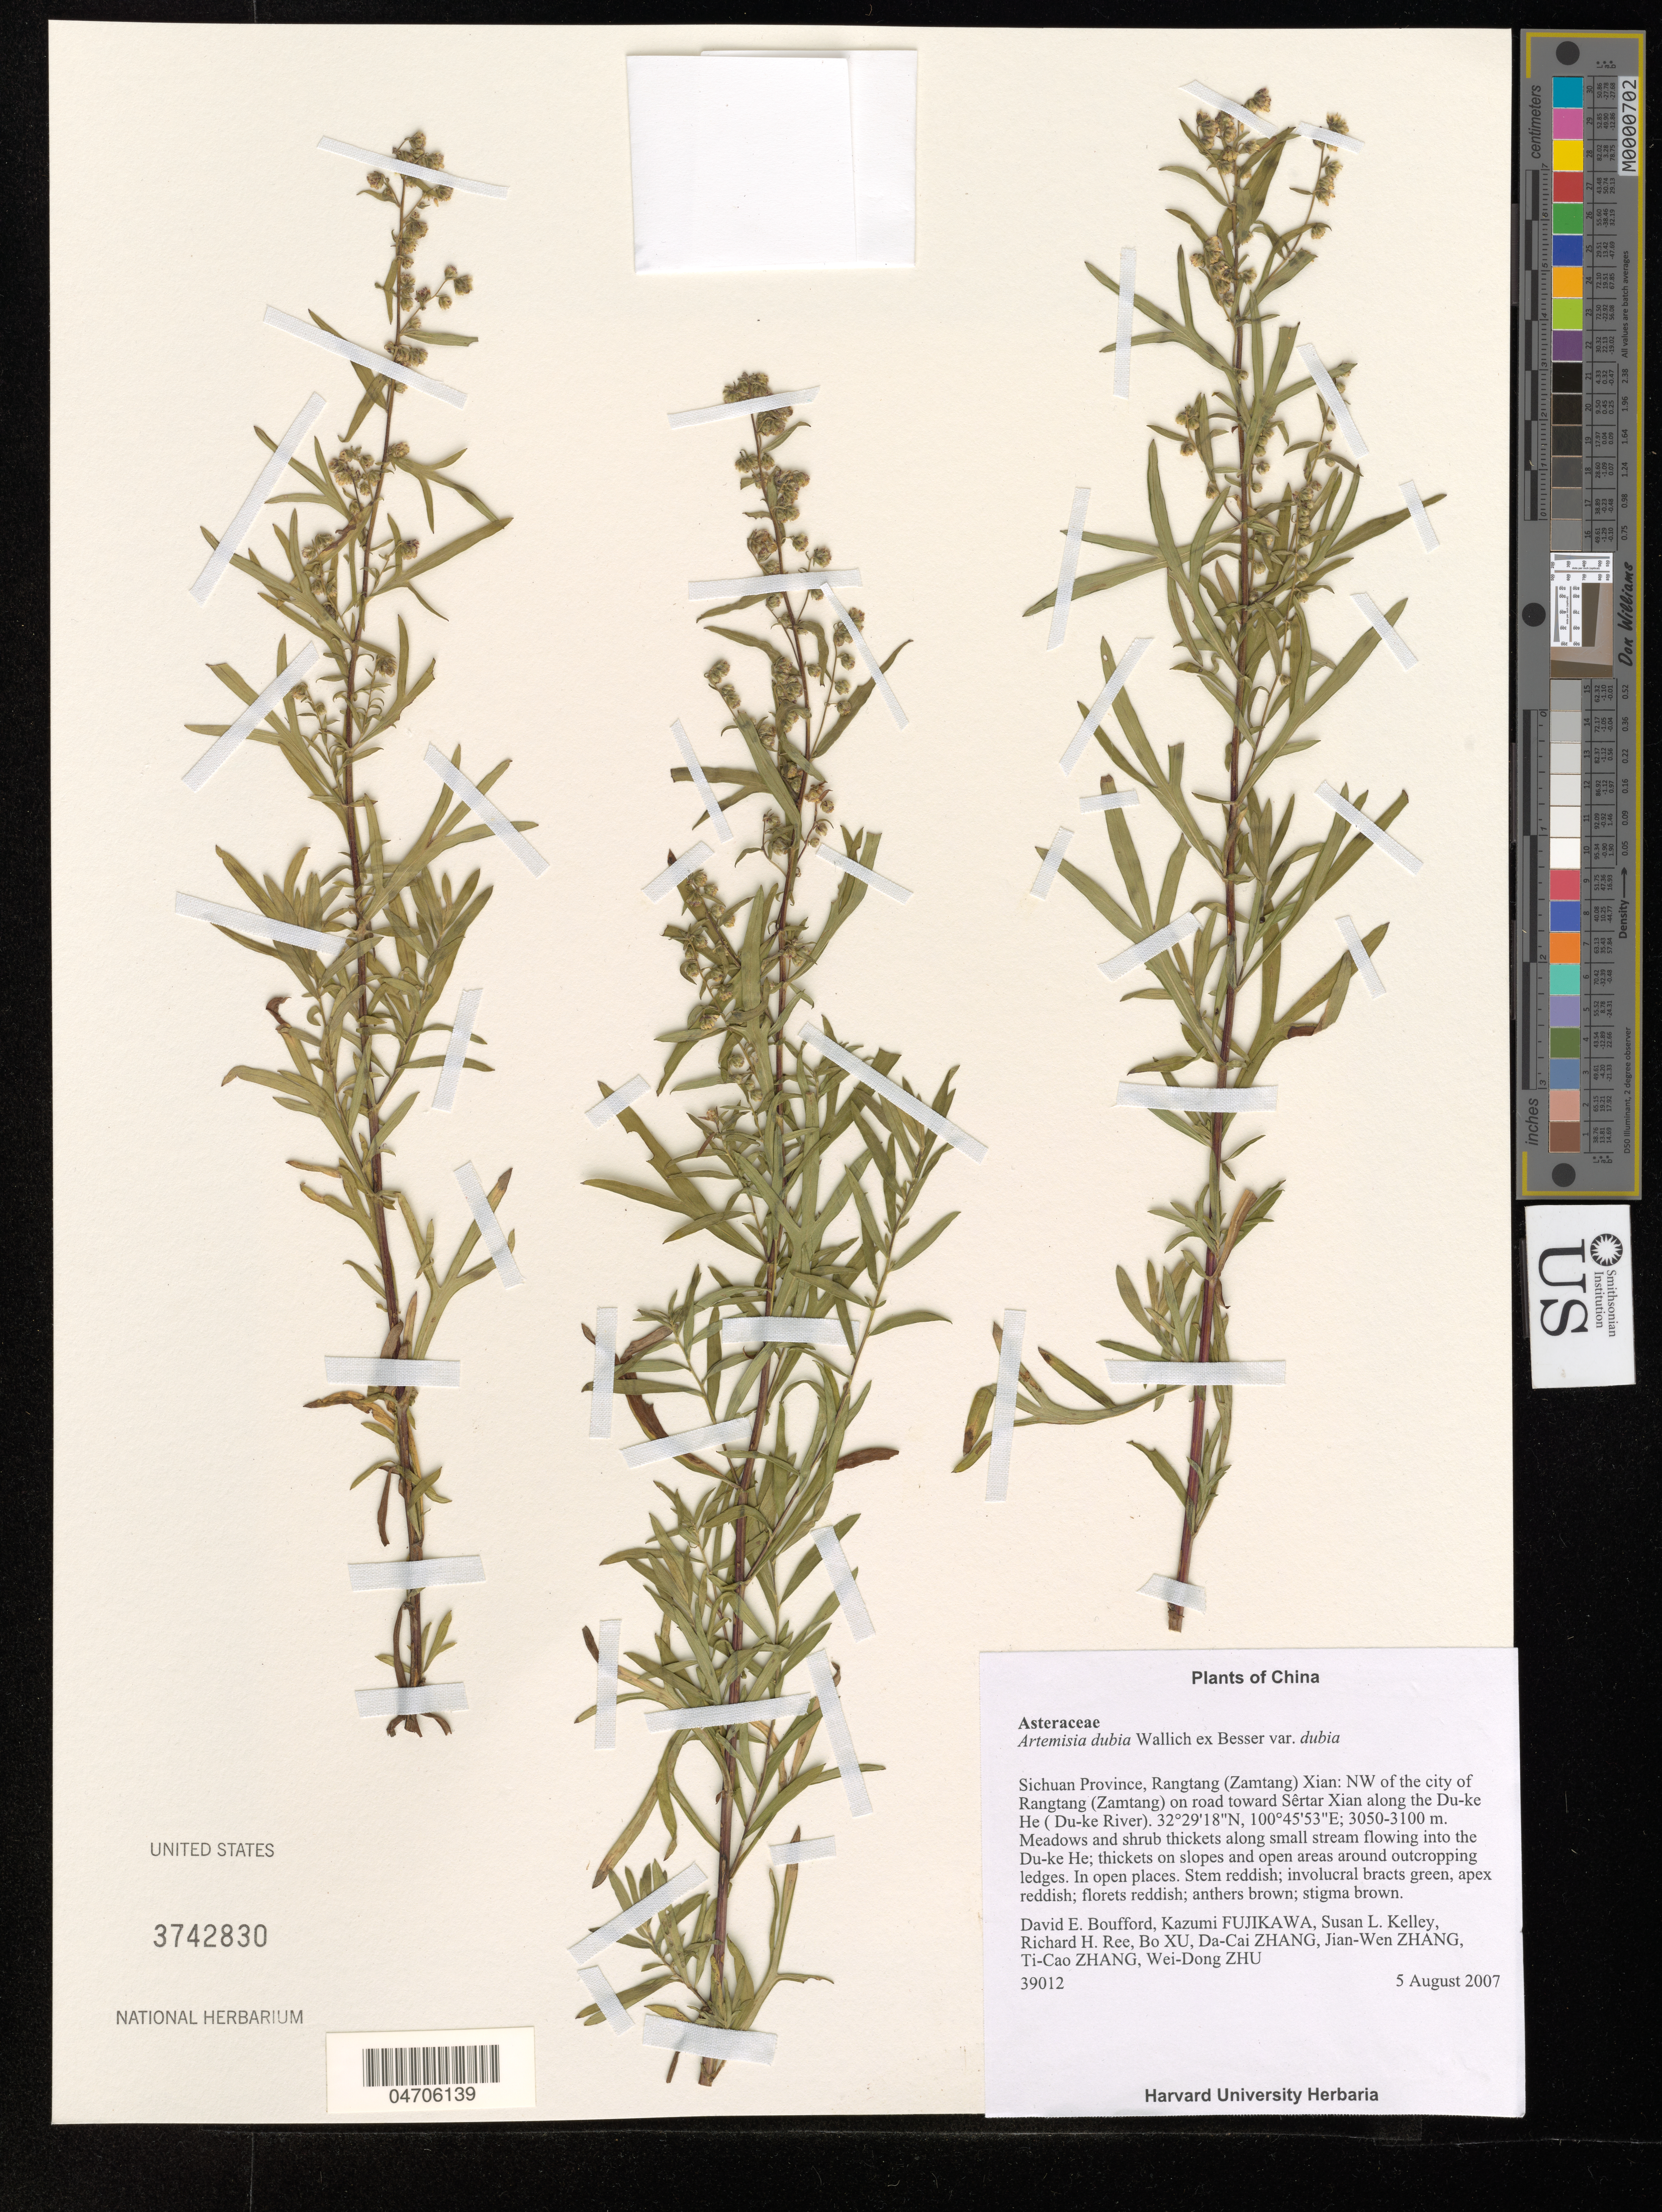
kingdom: Plantae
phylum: Tracheophyta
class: Magnoliopsida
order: Asterales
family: Asteraceae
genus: Artemisia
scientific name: Artemisia dubia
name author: Wall. ex Besser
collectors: D. E. Boufford, K. Fujikawa, S. Kelley, R. Ree & et al.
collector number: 39012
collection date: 2007-08-05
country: China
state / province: Sichuan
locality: Rangtang (Zamtang) Xian: NW of the city of Rangtang (Zamtang) on road toward Sêrtar Xian along the Du-ke He (Du-Ke River). Meadows and schrub thickets along small stream flowing into the Du-ke He.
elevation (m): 3050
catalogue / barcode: US 3742830